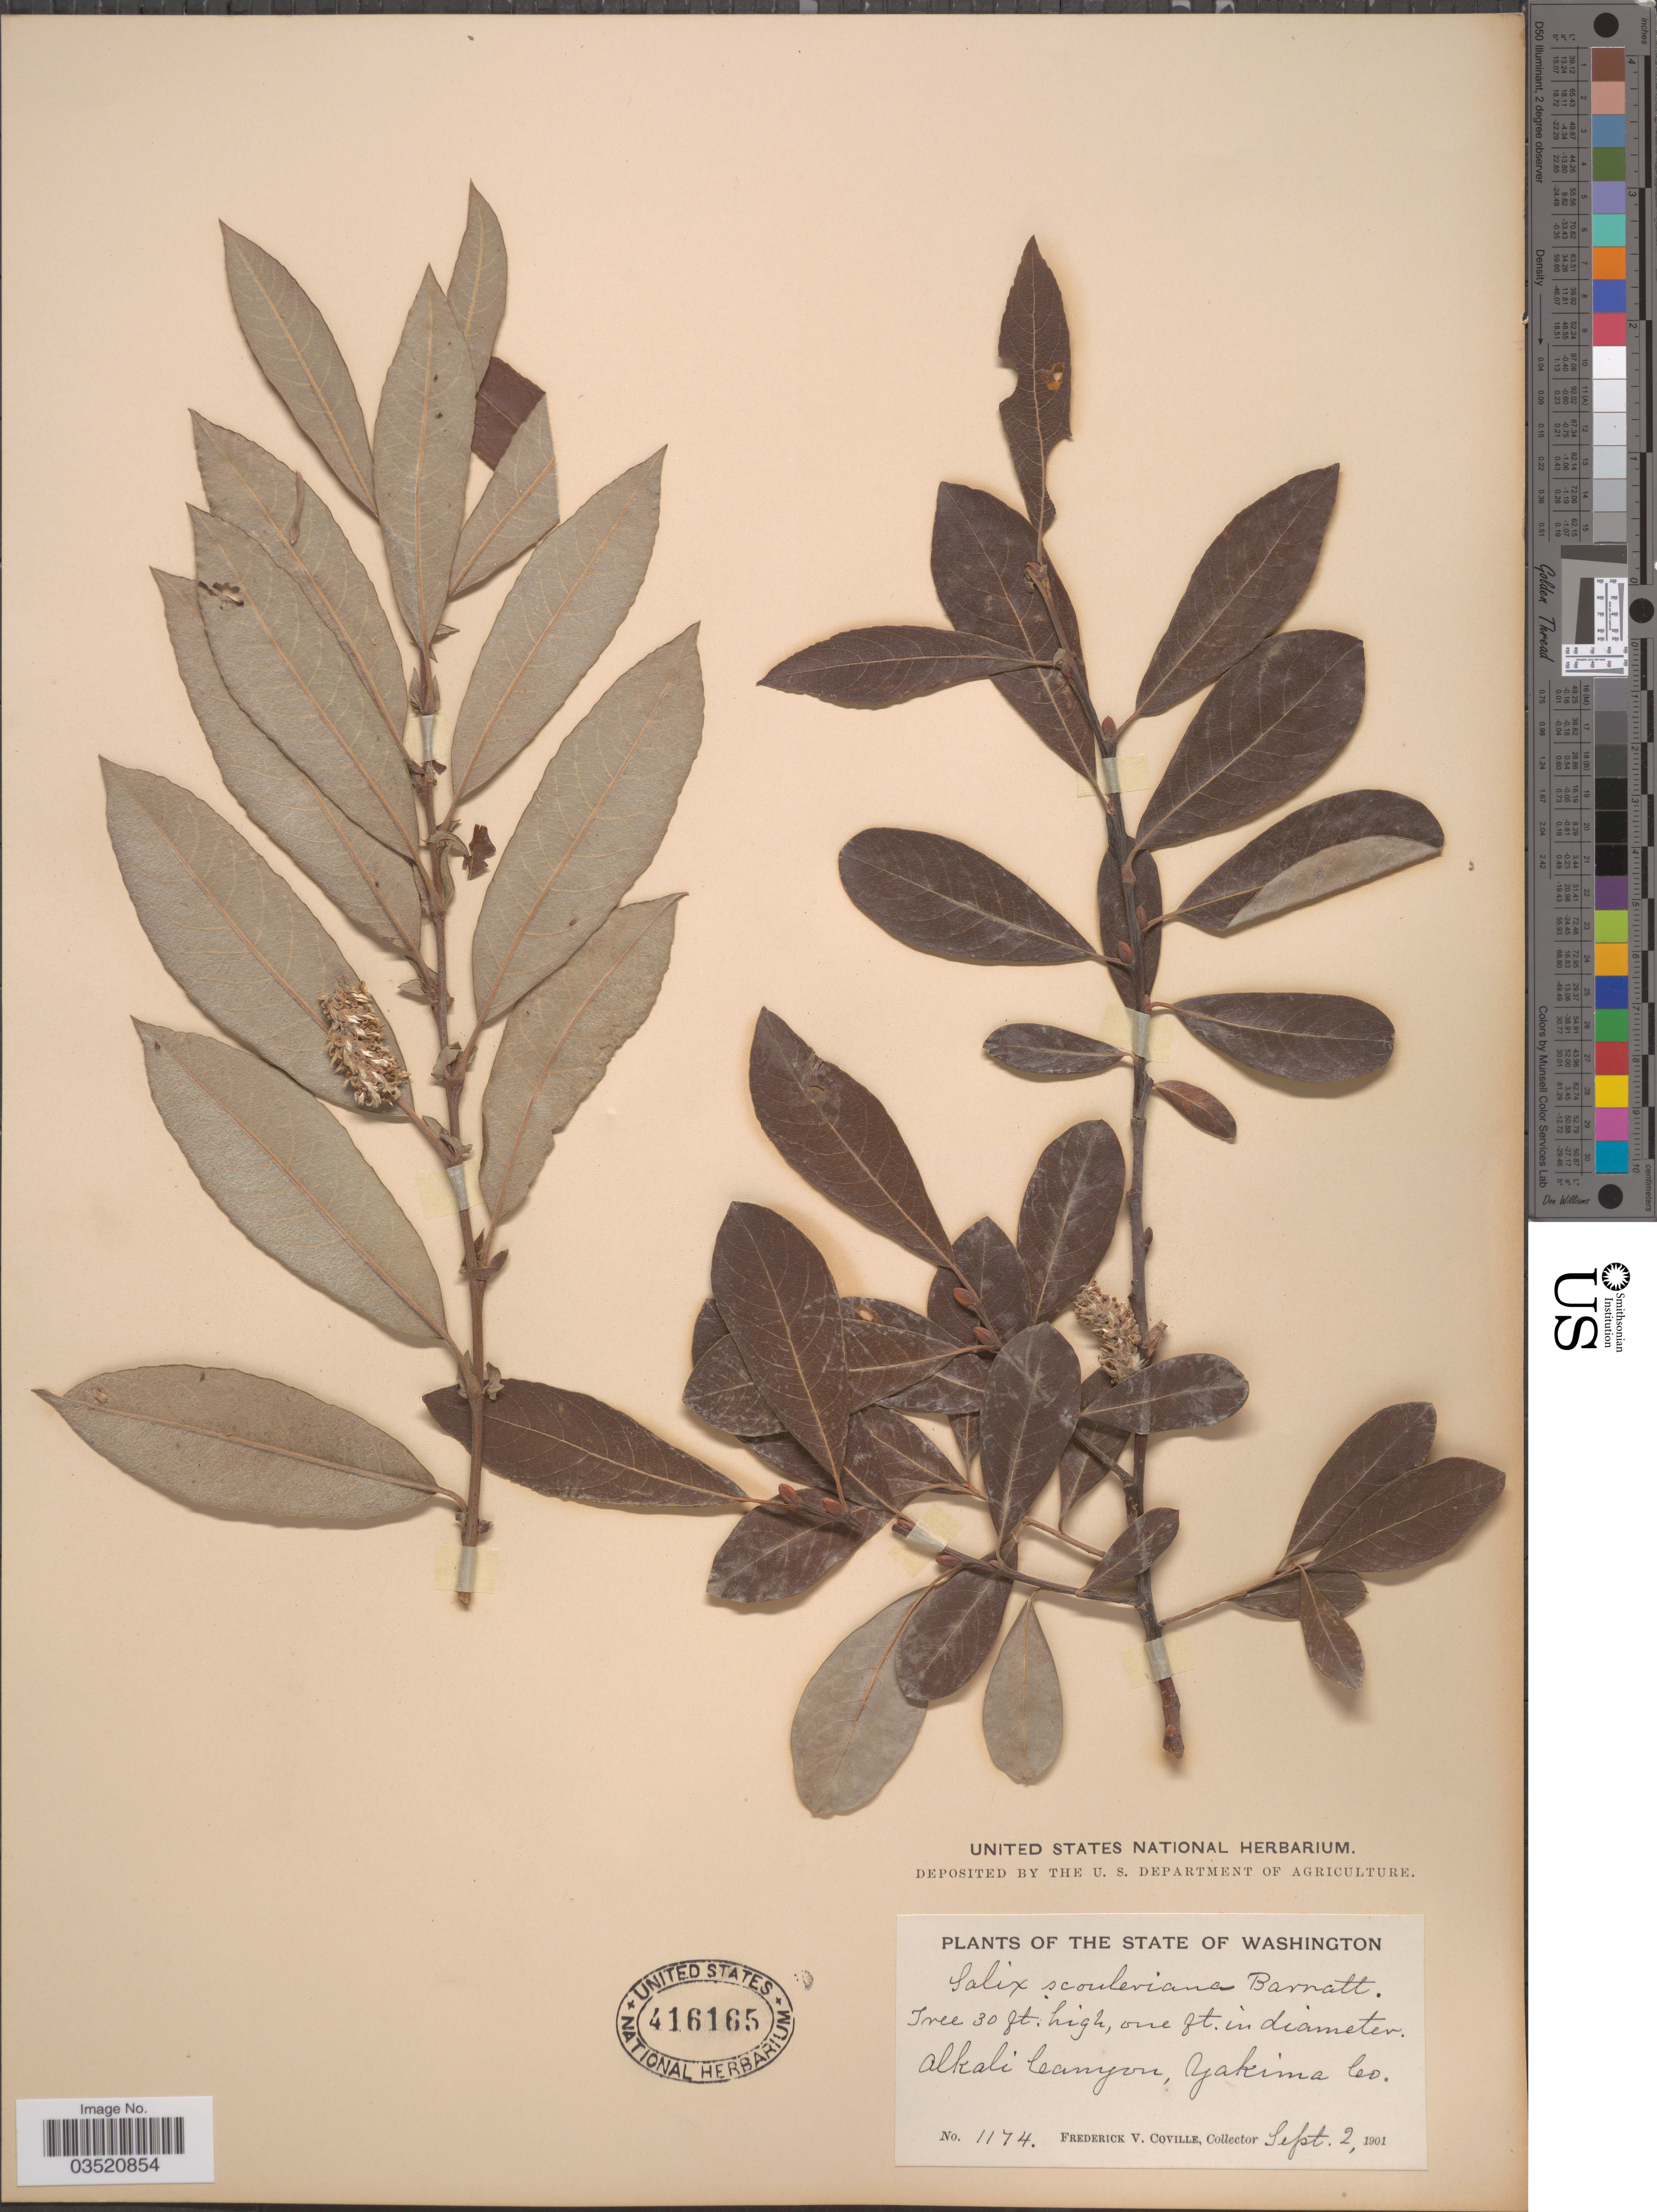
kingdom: Plantae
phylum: Tracheophyta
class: Magnoliopsida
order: Malpighiales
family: Salicaceae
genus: Salix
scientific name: Salix scouleriana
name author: Barratt ex Hook.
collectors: F. V. Coville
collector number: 1174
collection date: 1901-09-02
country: United States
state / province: Washington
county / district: Yakima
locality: Alkali Canyon, Yakima Co.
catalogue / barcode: US 416165